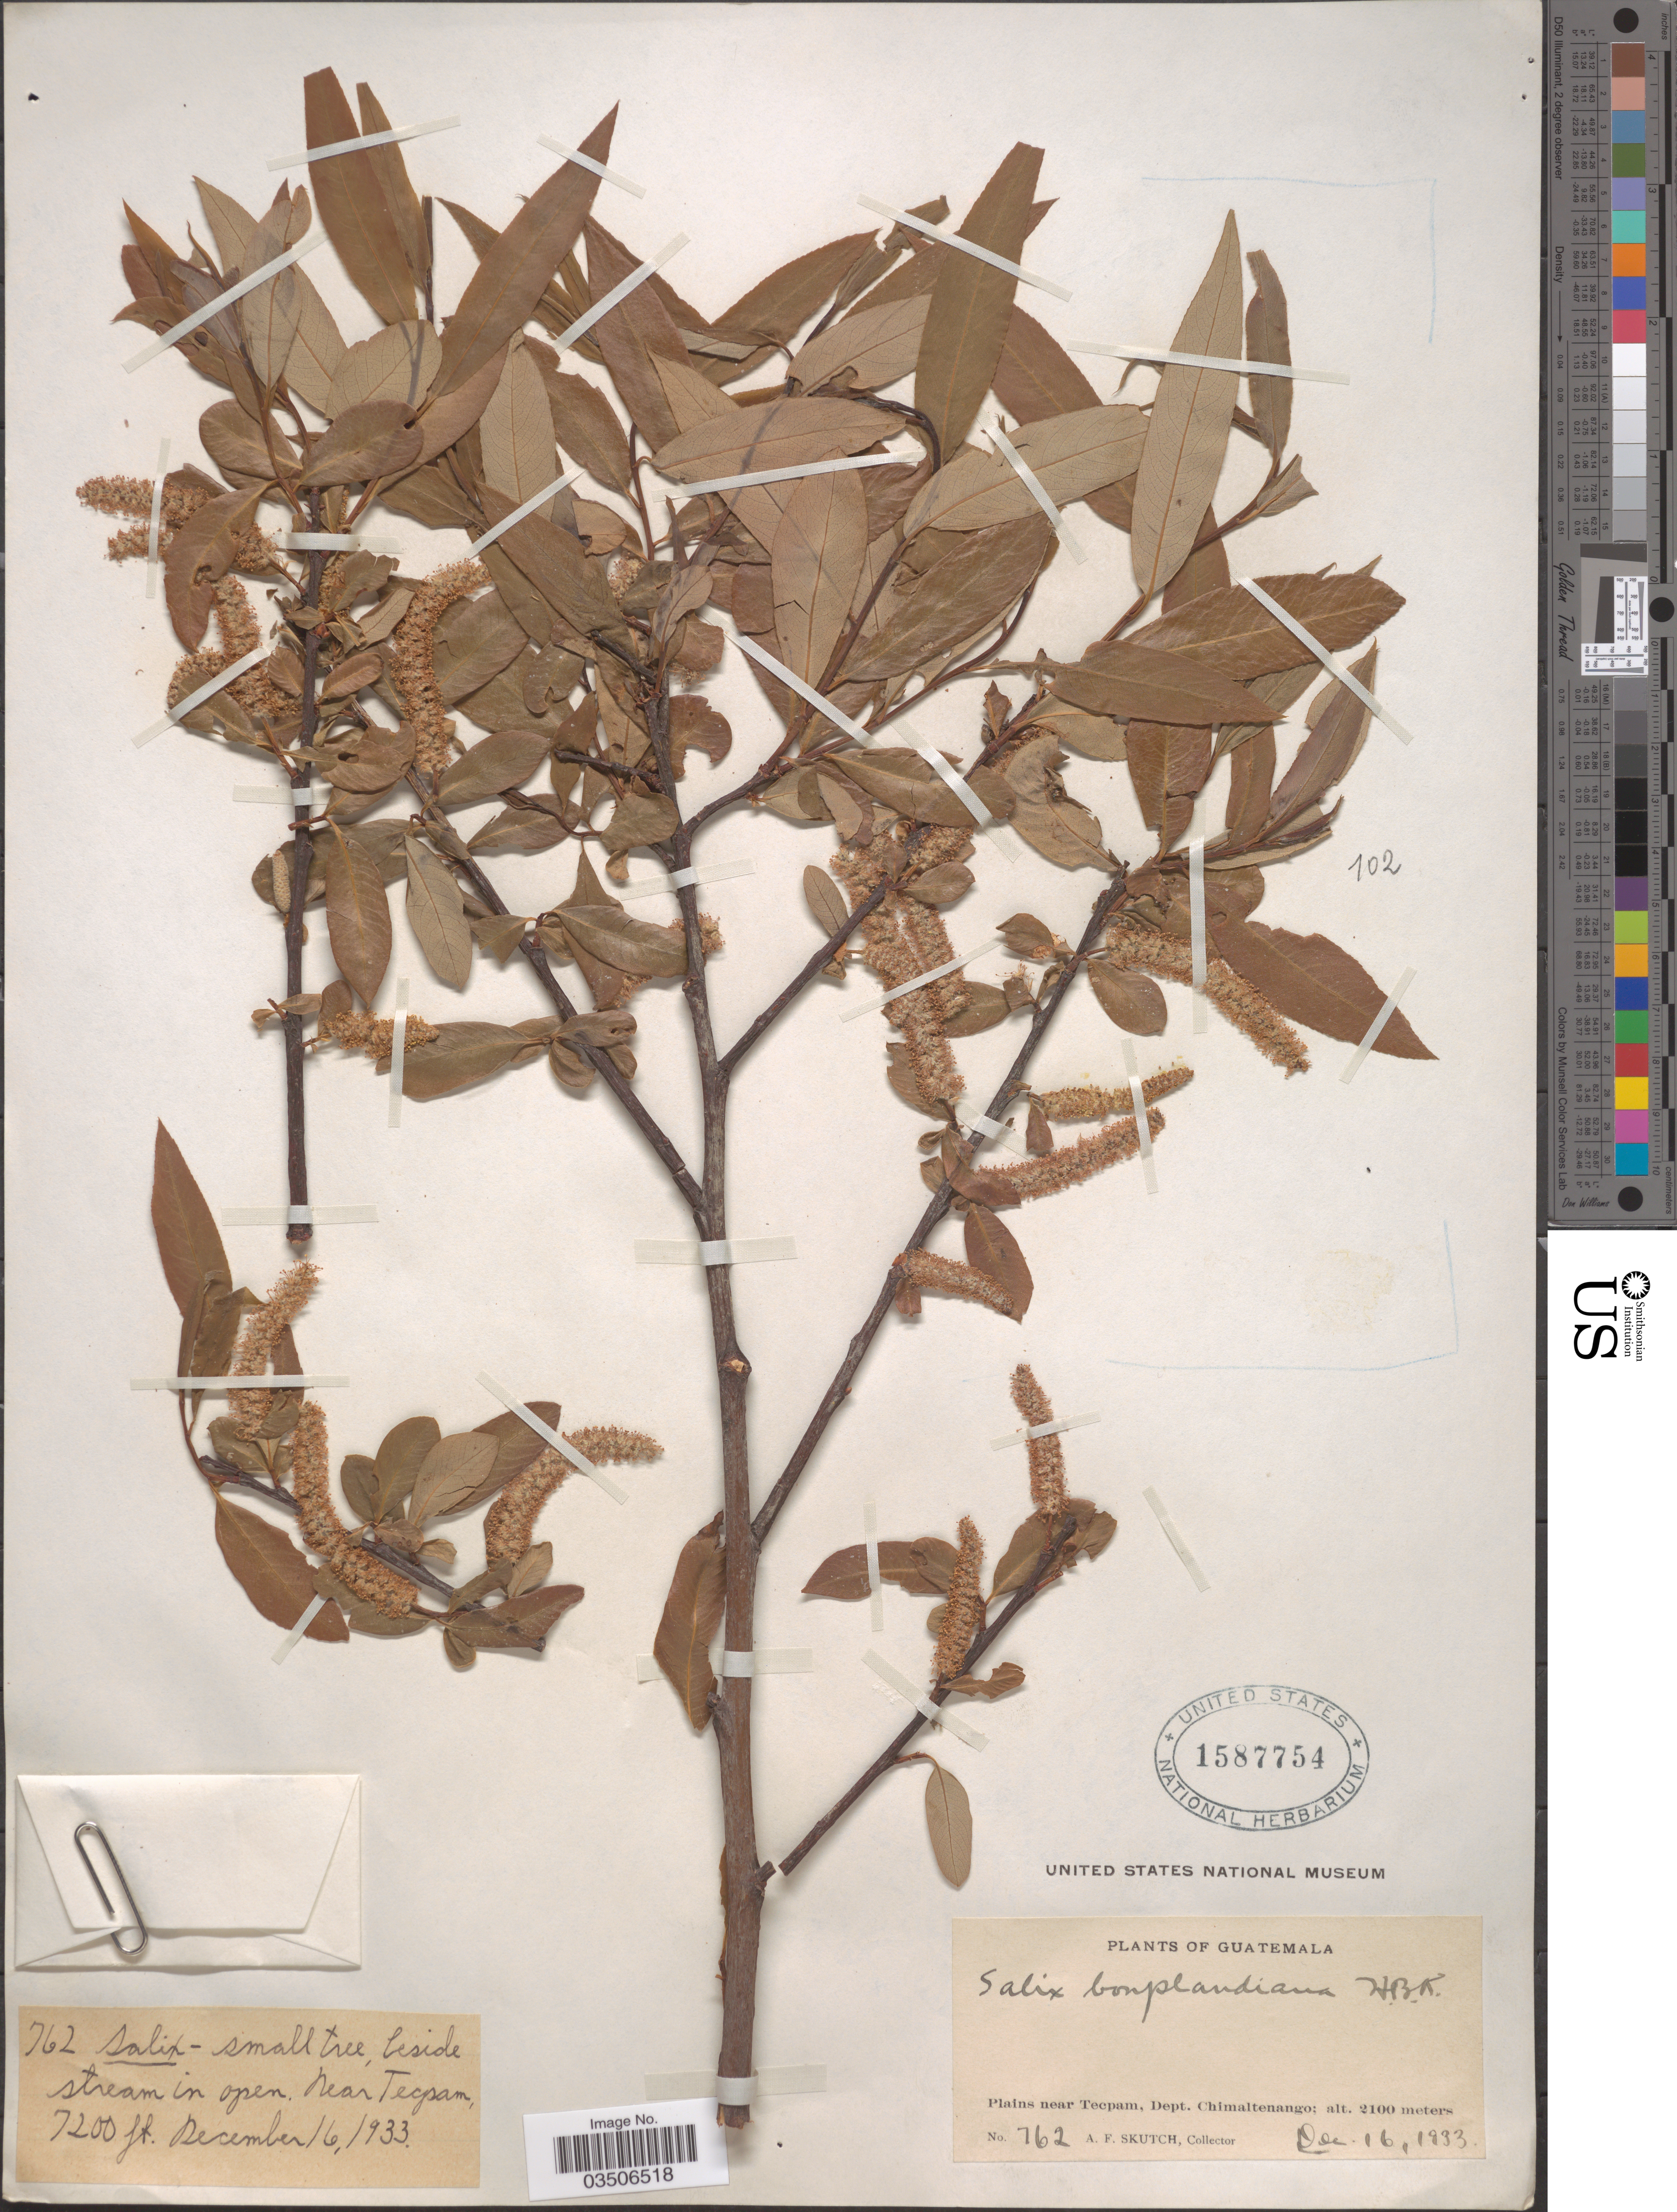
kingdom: Plantae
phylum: Tracheophyta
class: Magnoliopsida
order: Malpighiales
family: Salicaceae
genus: Salix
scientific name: Salix bonplandiana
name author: Kunth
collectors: A. F. Skutch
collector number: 762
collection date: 1933-12-16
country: Guatemala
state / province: Chimaltenango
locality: Plains near Tecpam, Dept. Chimaltenango.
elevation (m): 2100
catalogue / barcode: US 1587754